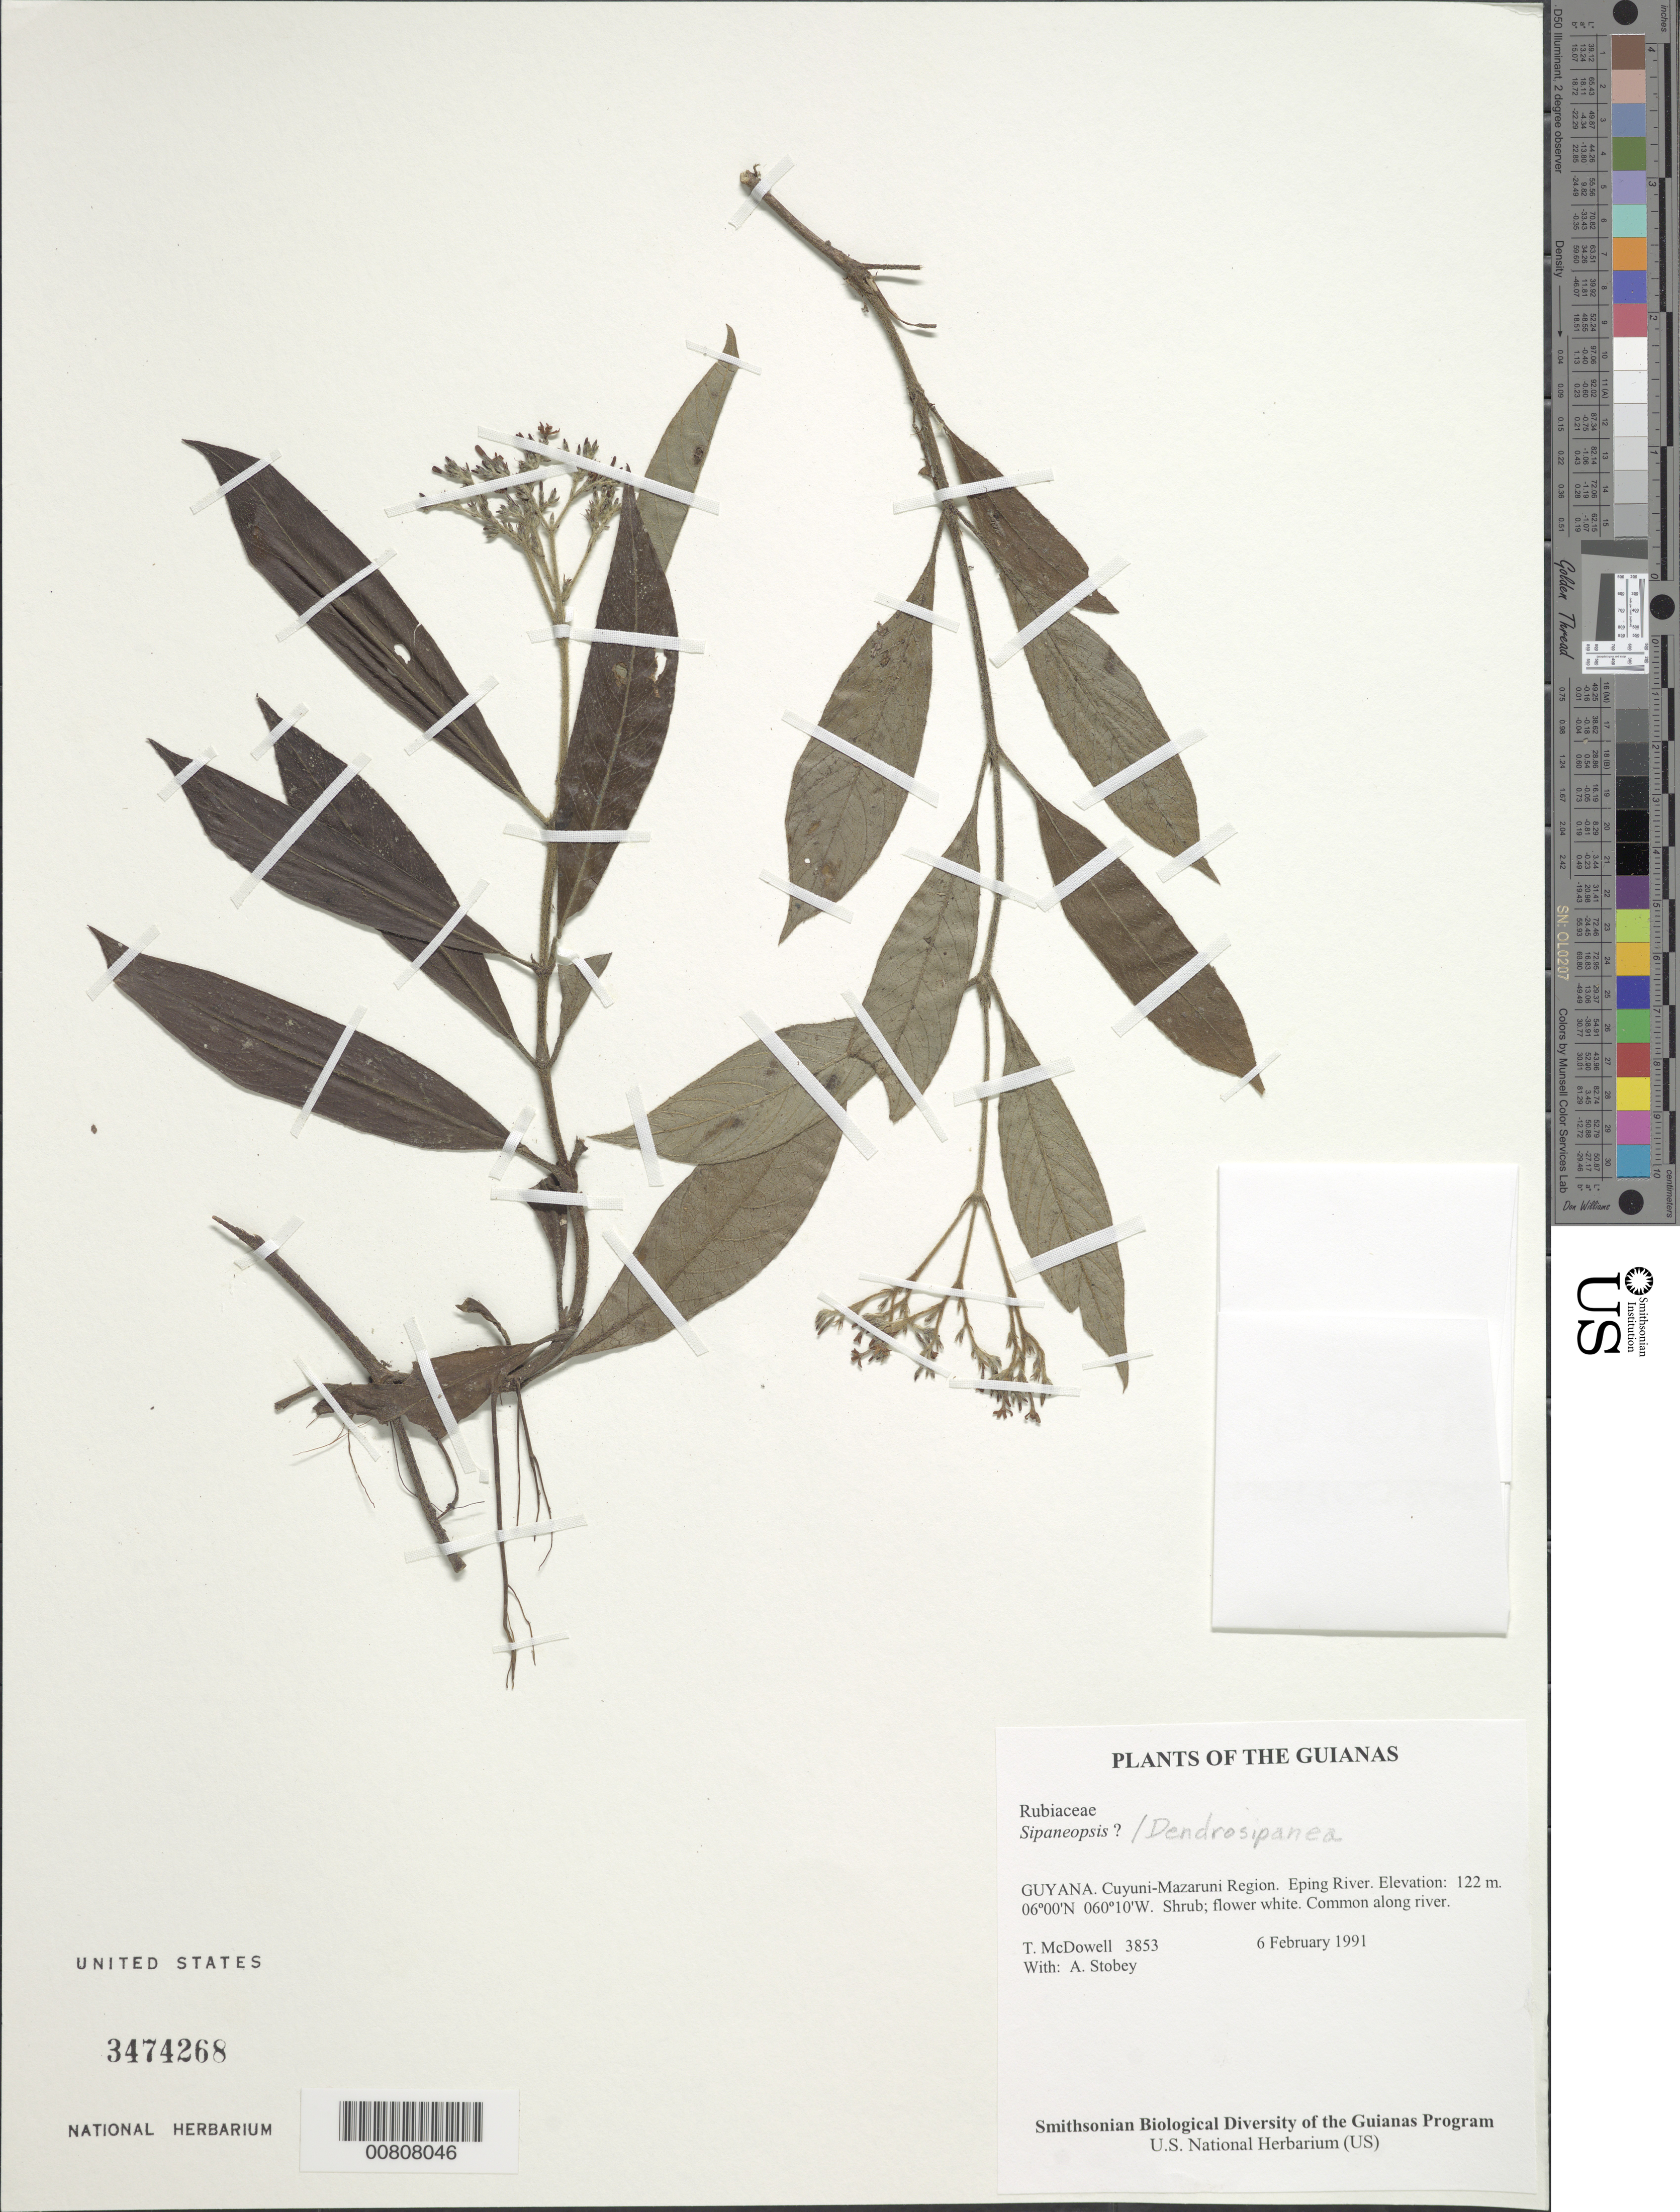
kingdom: Plantae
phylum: Tracheophyta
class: Magnoliopsida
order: Gentianales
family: Rubiaceae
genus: Sipaneopsis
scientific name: Sipaneopsis sp.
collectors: T. McDowell & A. Stobey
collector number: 3853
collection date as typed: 6 February 1991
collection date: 1991-02-06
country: Guyana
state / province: Cuyuni-Mazaruni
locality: Eping River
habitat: Around campsites and old mine pits. Riverine sediments and sand-quartzite terrace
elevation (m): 122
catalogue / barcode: US 3474268